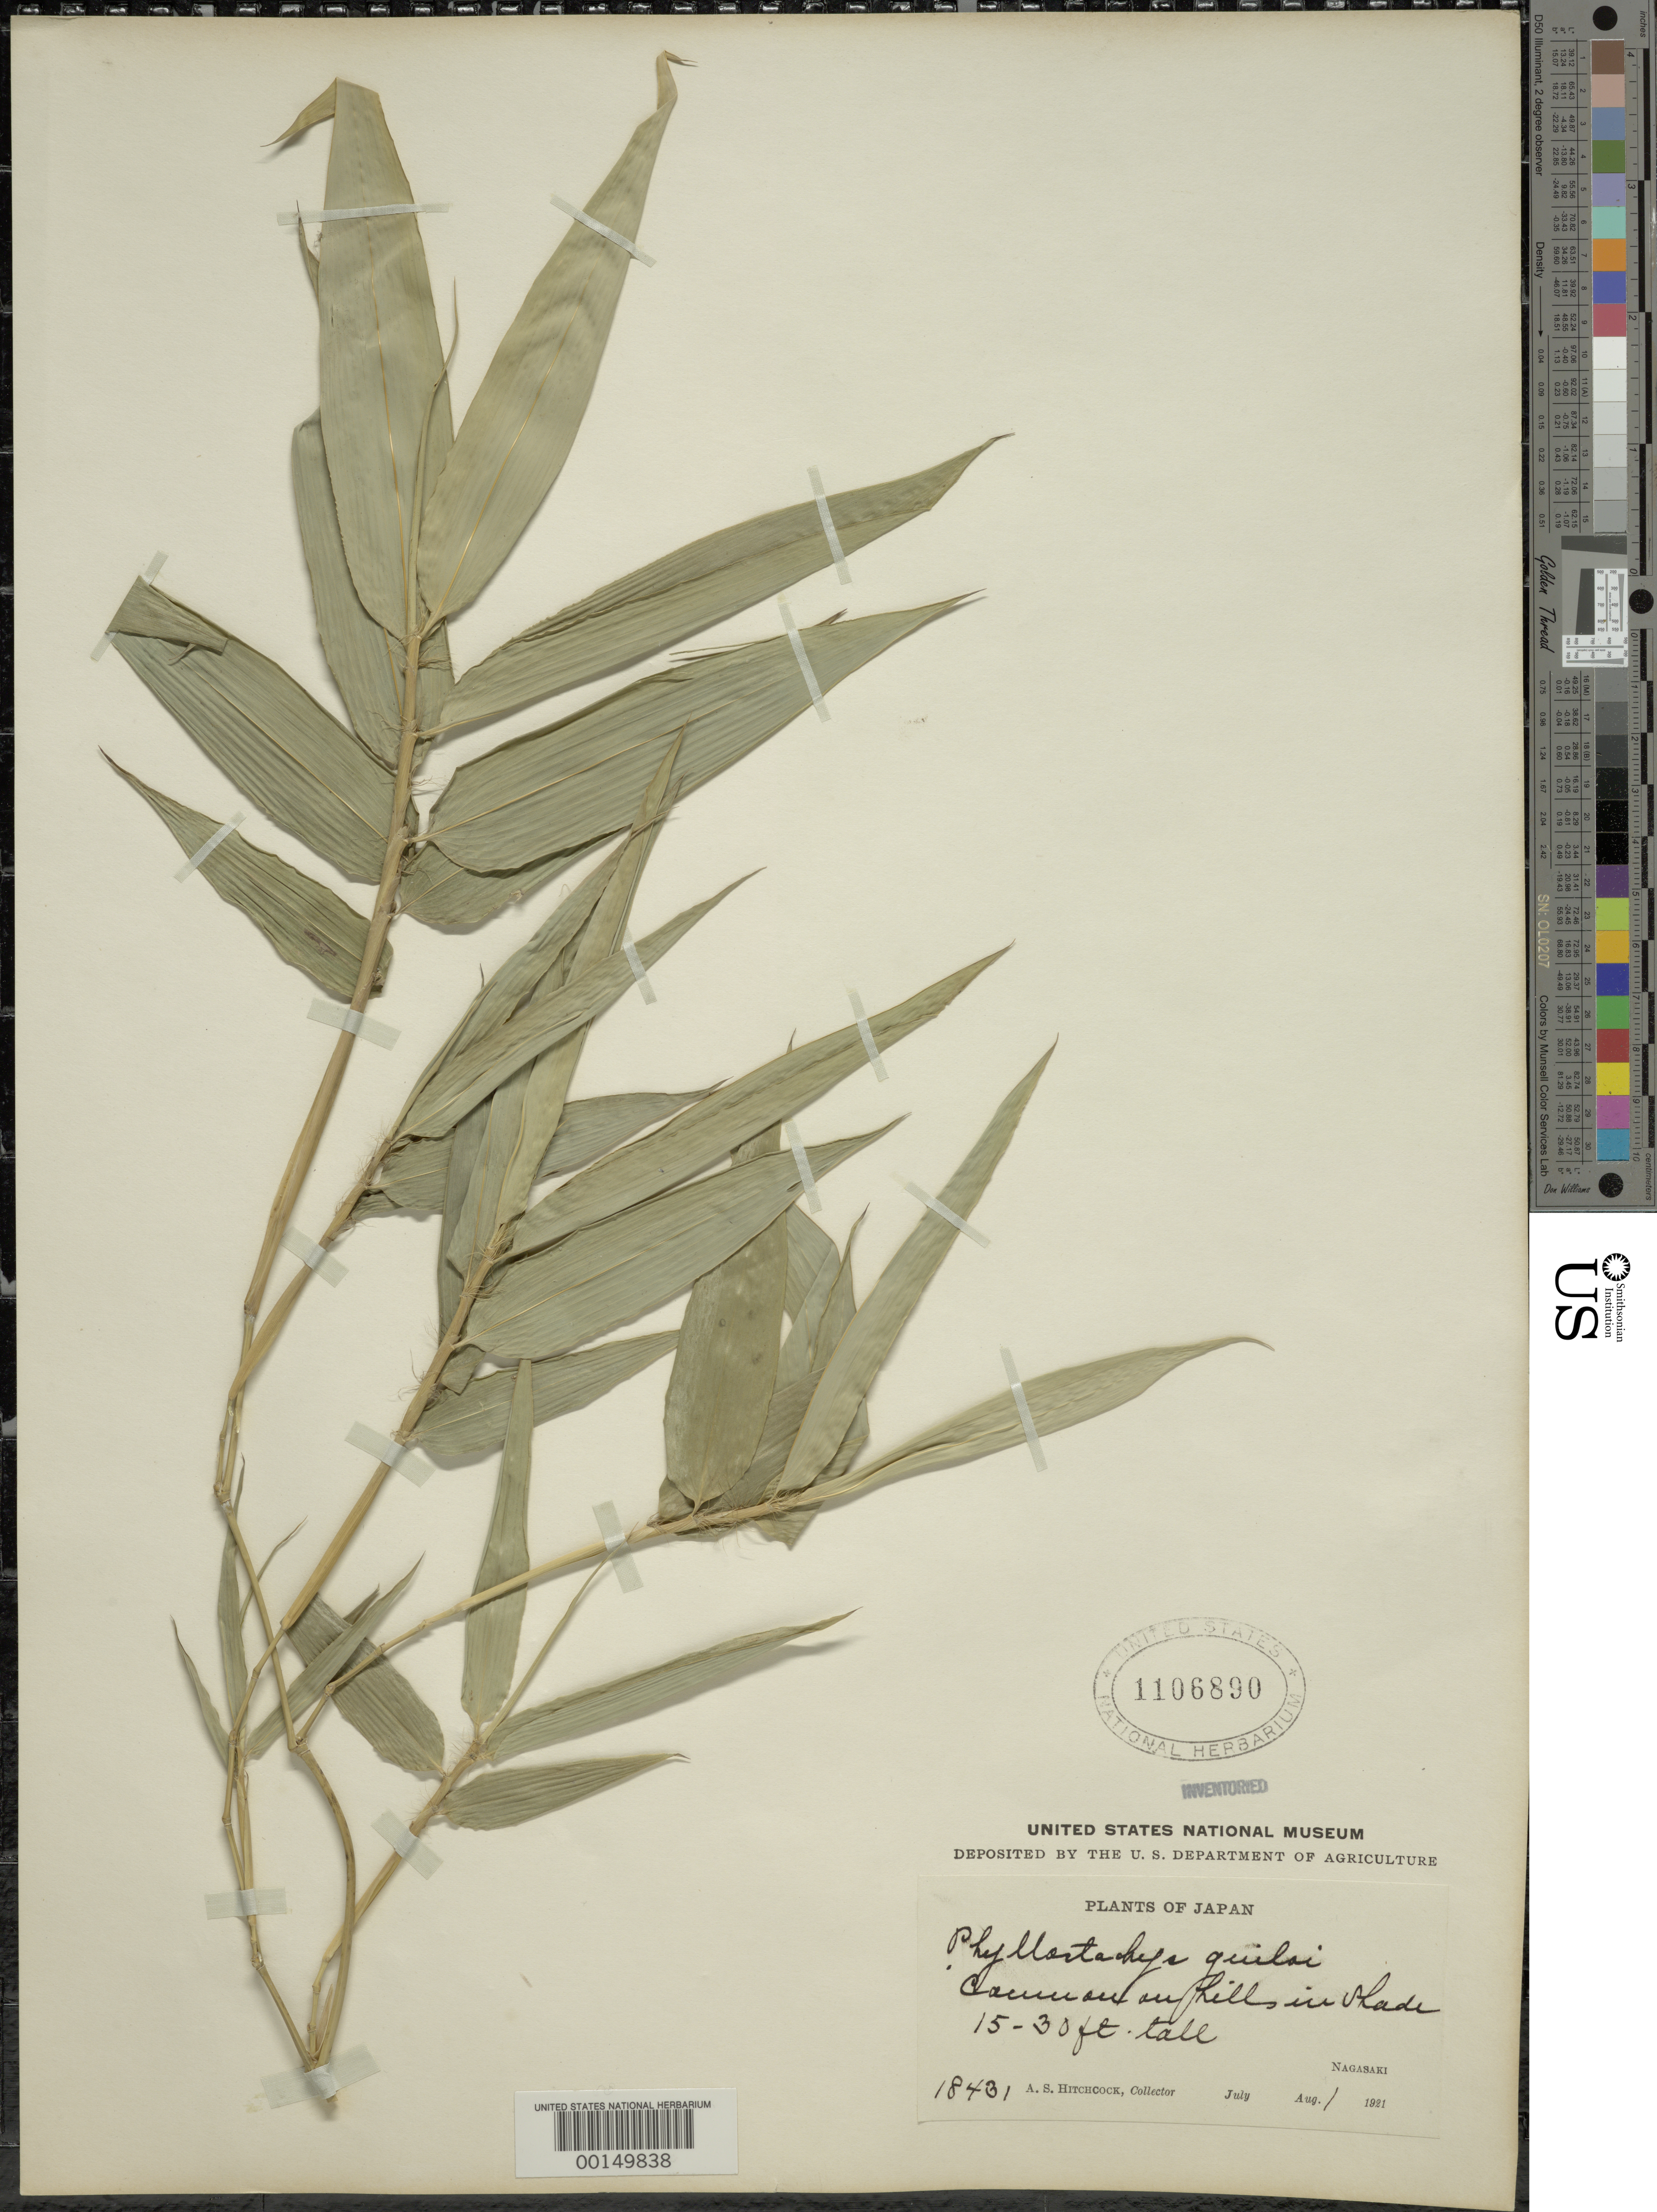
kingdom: Plantae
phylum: Tracheophyta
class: Liliopsida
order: Poales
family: Poaceae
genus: Phyllostachys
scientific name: Phyllostachys aurea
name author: Rivière & C. Rivière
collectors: A. S. Hitchcock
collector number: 18431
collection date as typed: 01 Aug 1921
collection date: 1921-08-01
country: Japan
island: Kyushu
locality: Nagasaki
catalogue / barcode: US 1106890